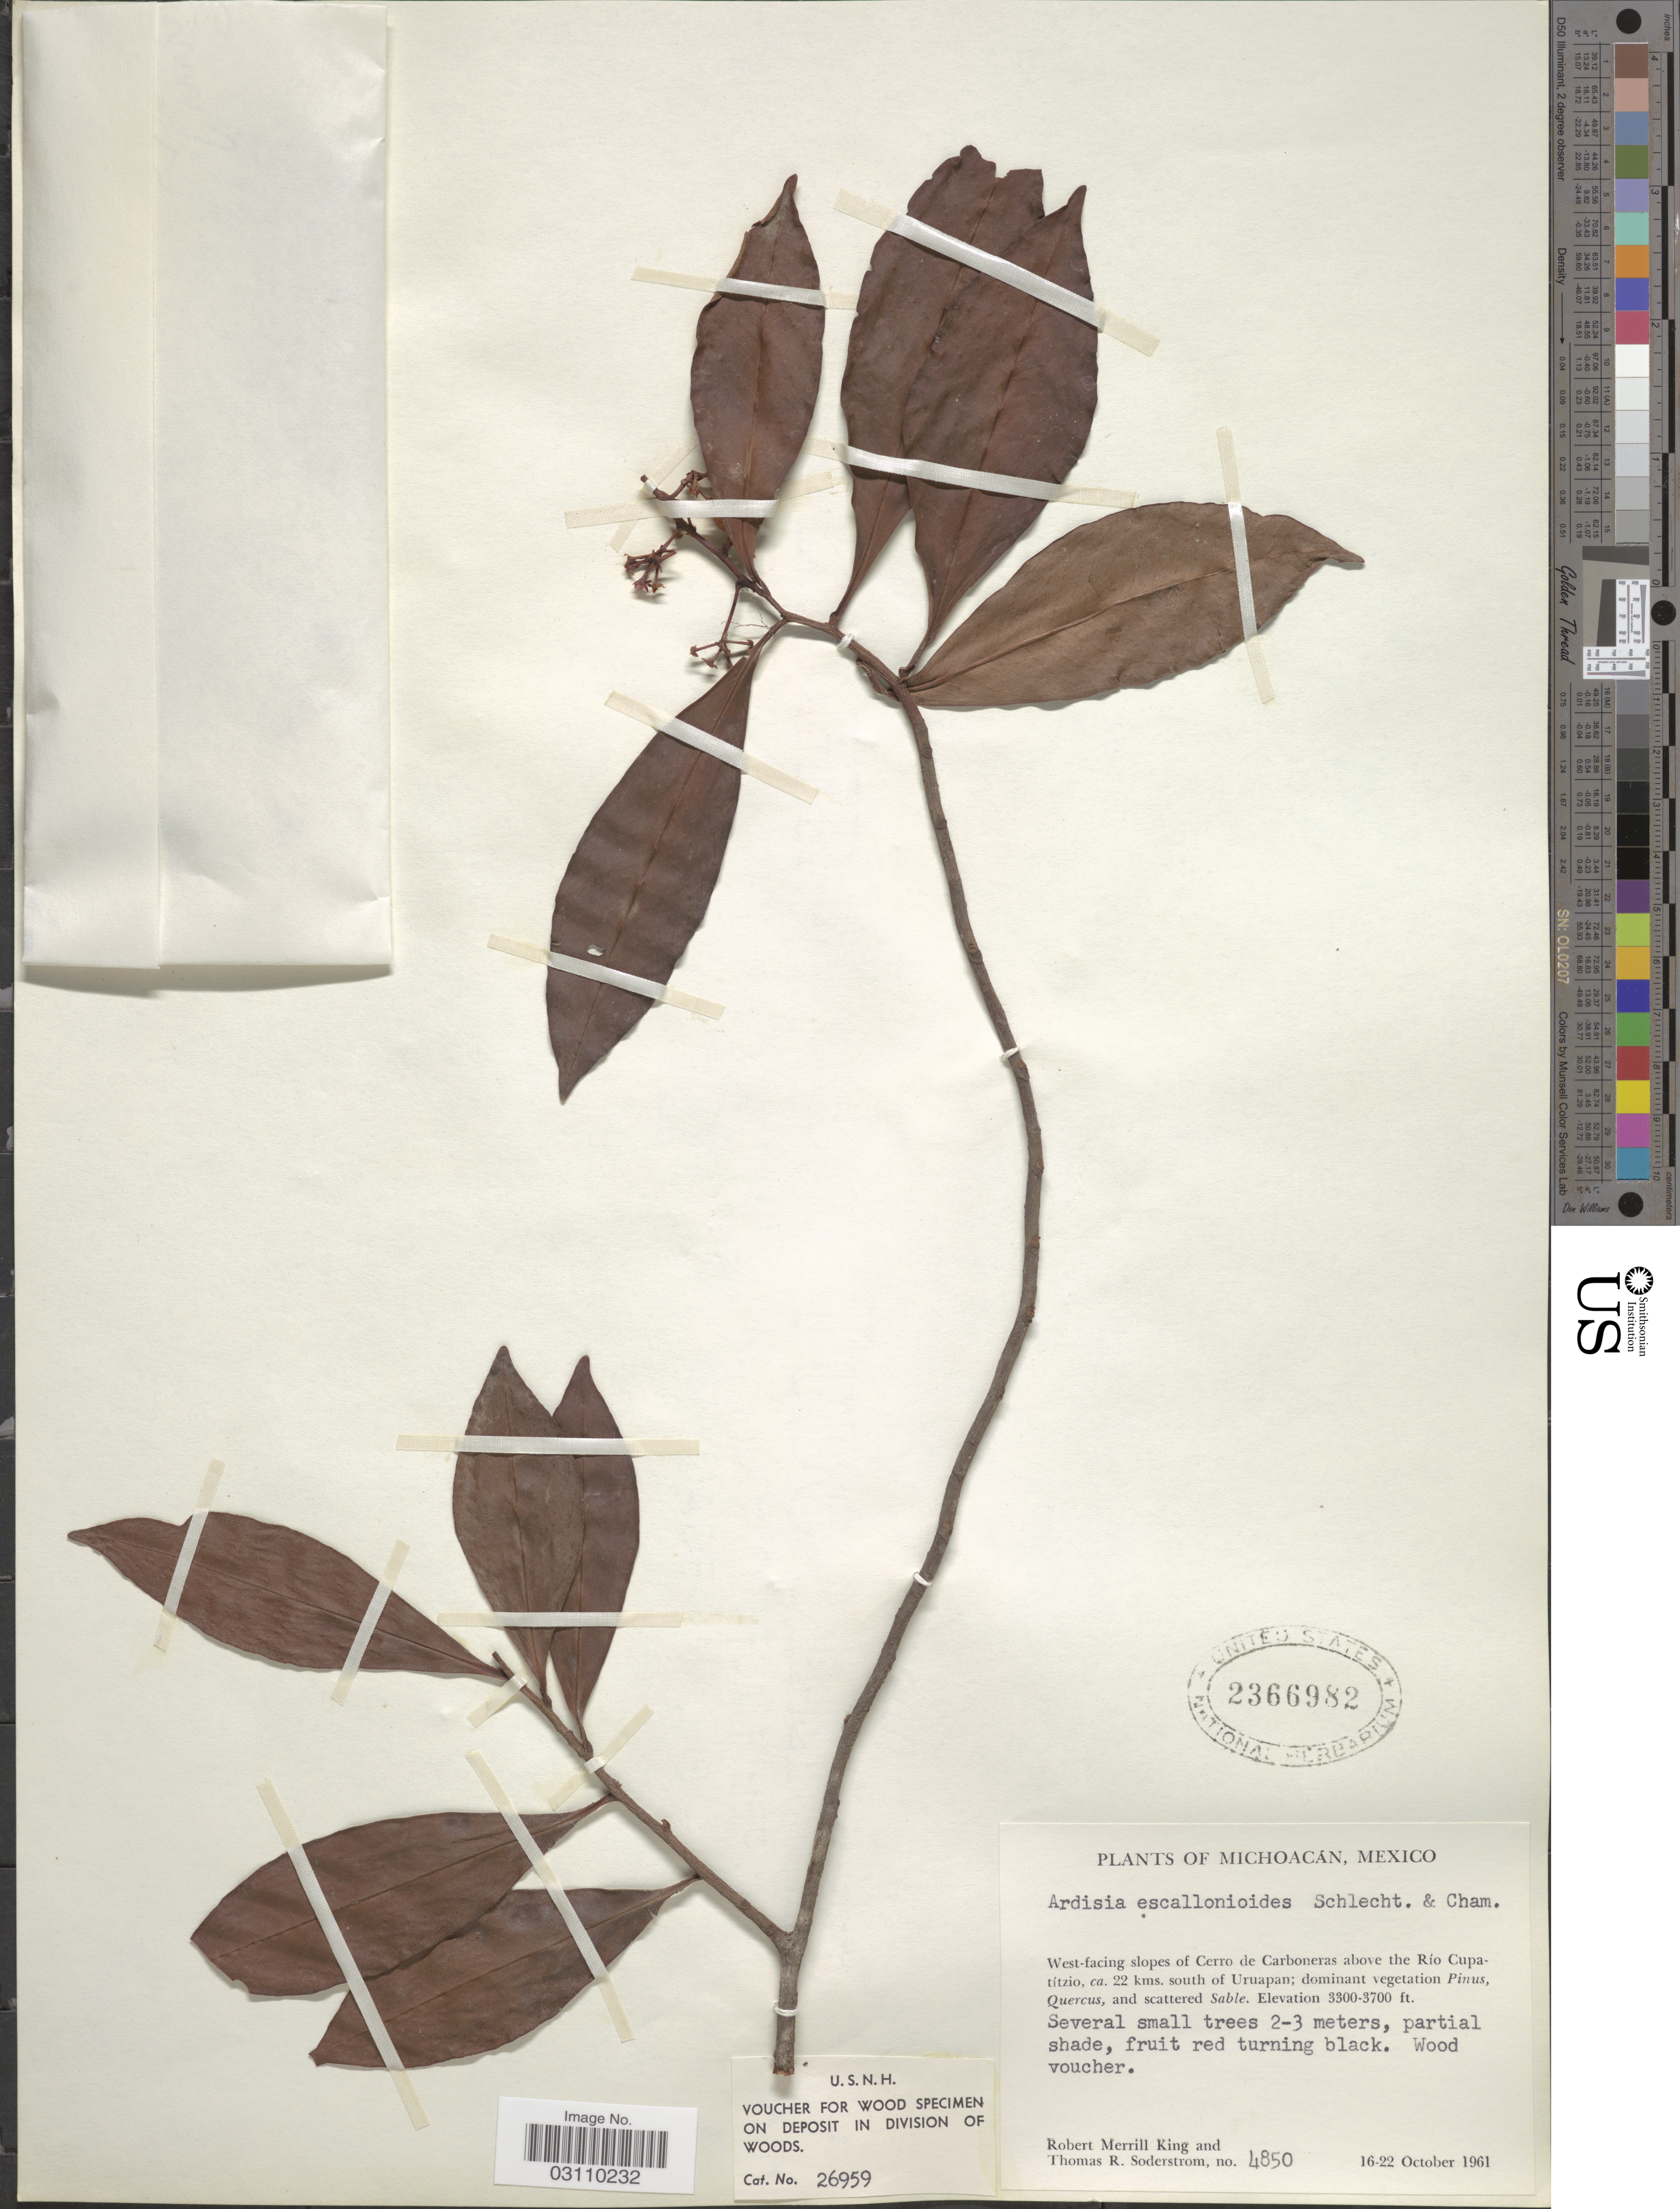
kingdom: Plantae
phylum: Tracheophyta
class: Magnoliopsida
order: Ericales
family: Primulaceae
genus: Ardisia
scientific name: Ardisia escallonioides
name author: Schltdl. & Cham.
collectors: R. M. King & T. R. Soderstrom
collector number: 4850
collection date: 1961-10-16/1961-10-22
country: Mexico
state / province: Michoacán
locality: West-facing slopes of Cerro de Carboneras above the Río Cupatítzio, ca. 22 kms. south of Uruapan.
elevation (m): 1006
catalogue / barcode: US 2366982